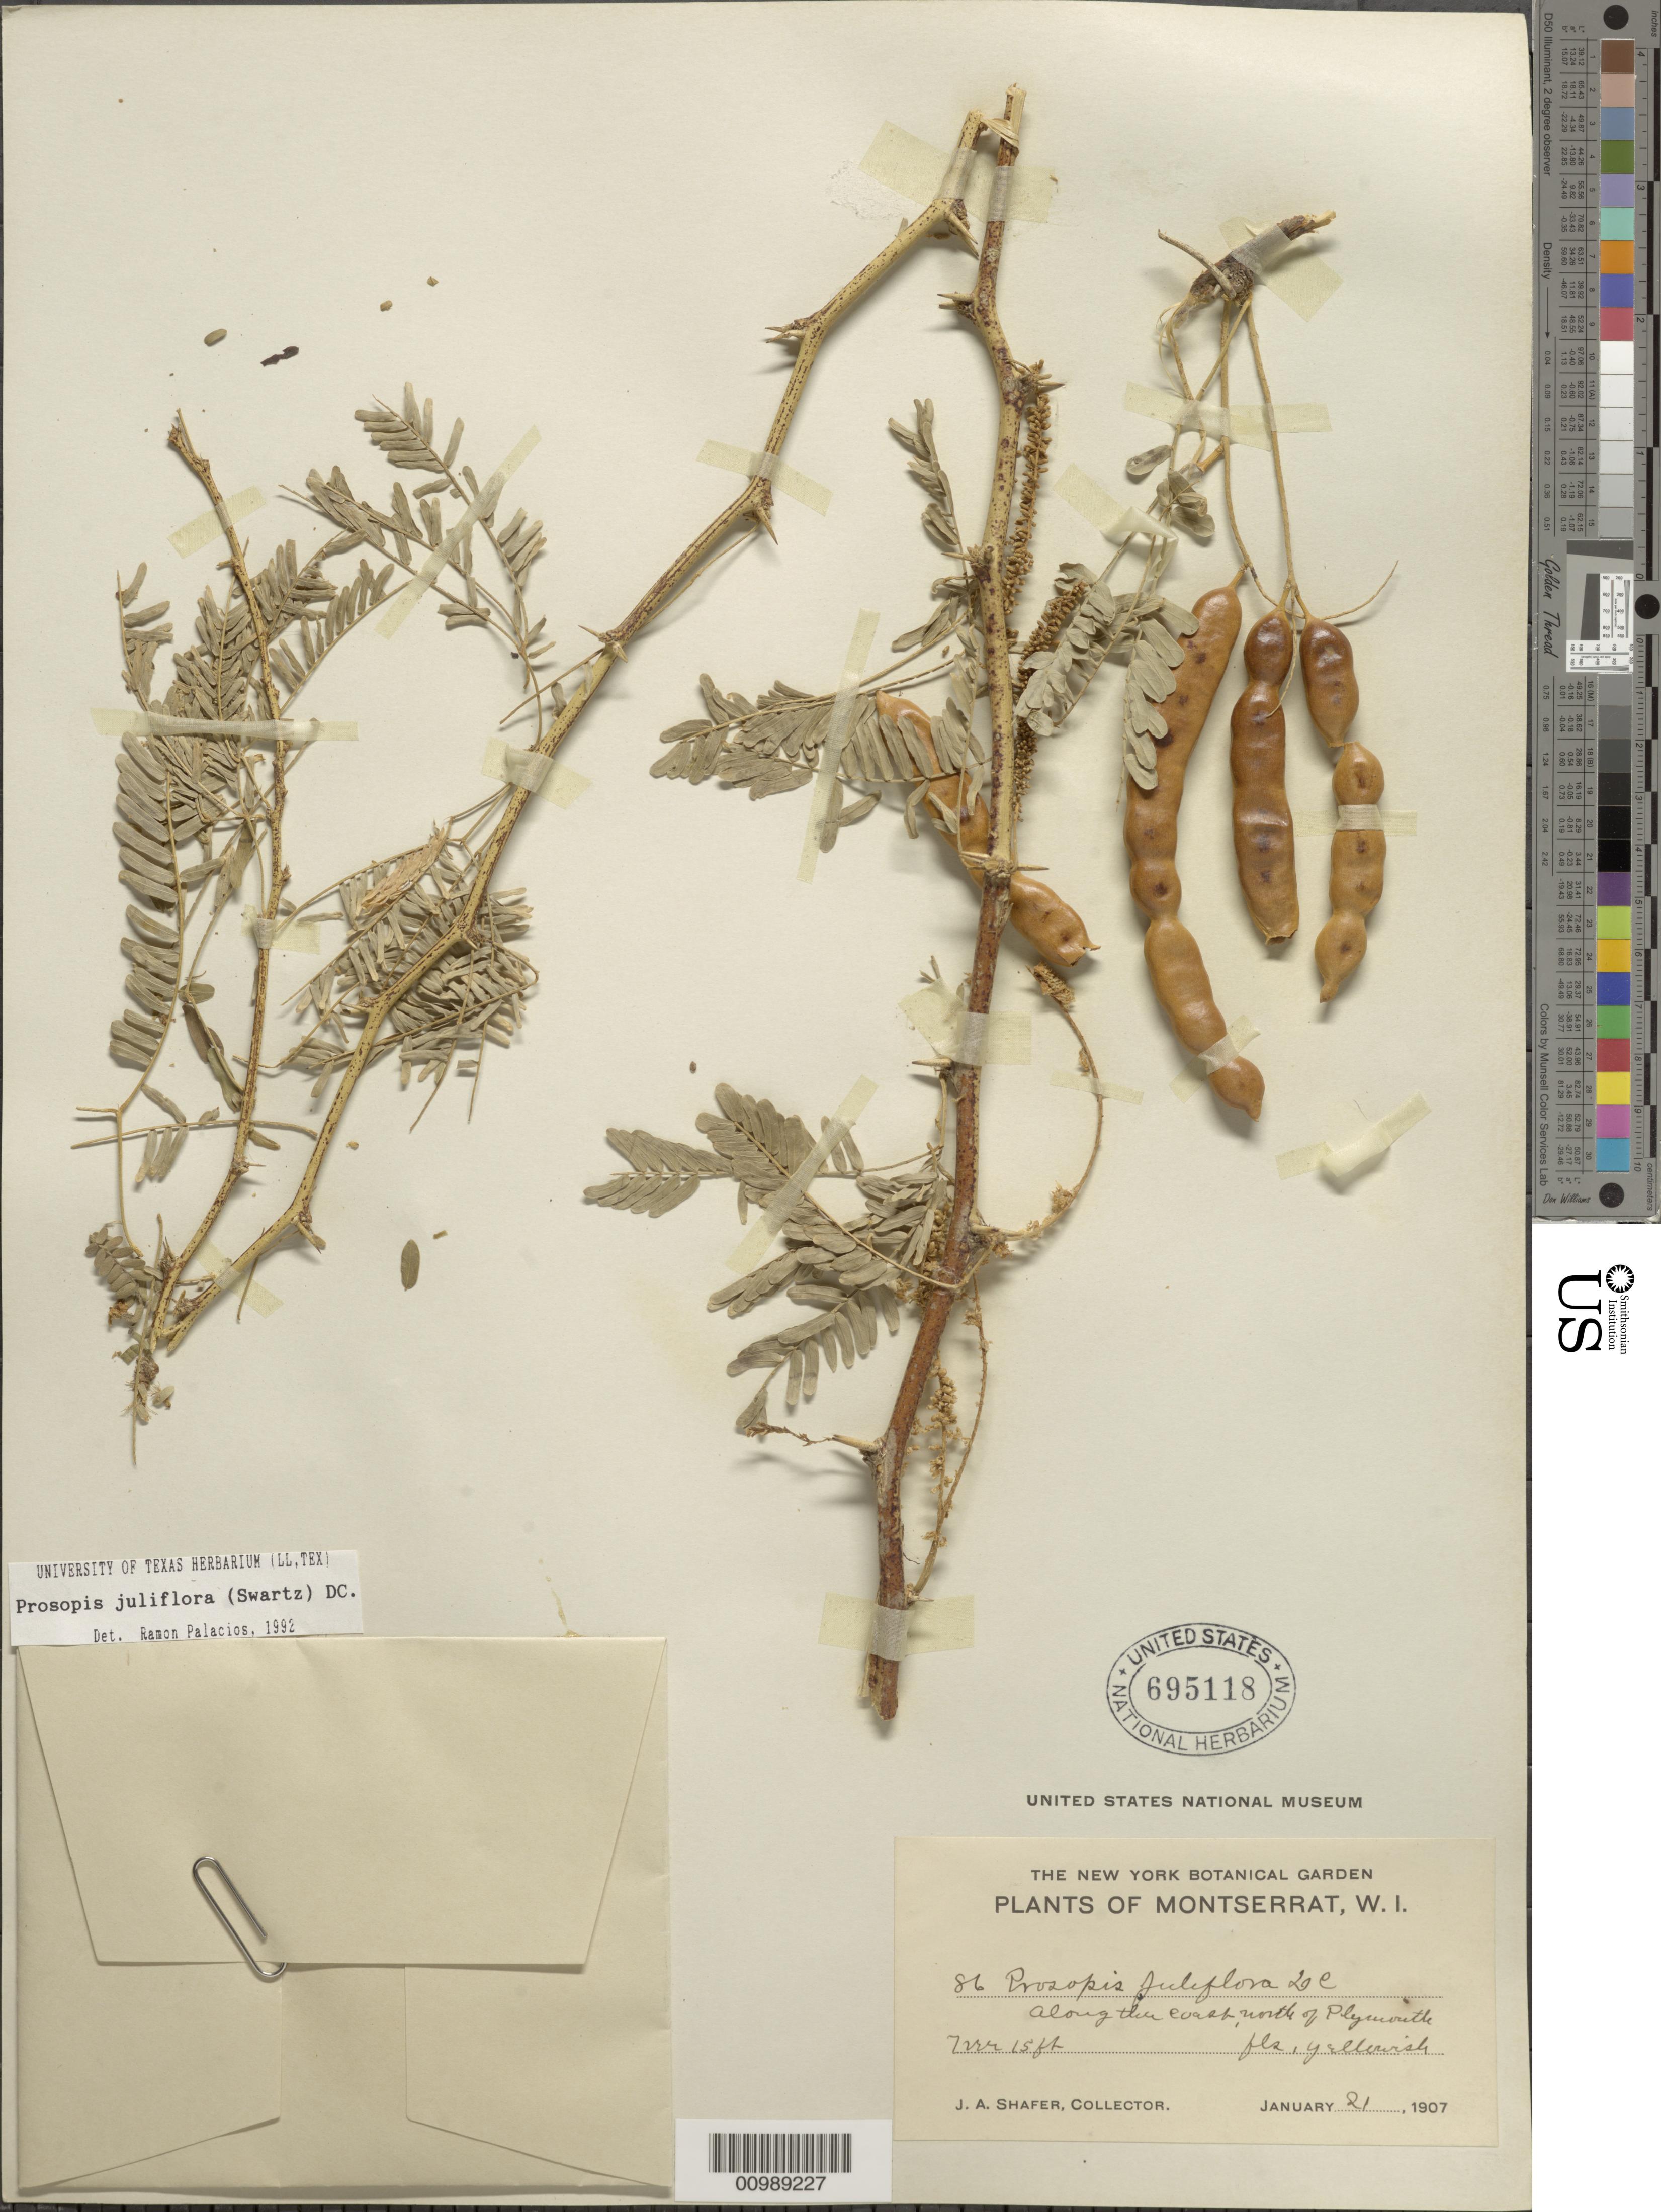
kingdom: Plantae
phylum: Tracheophyta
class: Magnoliopsida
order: Fabales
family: Fabaceae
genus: Neltuma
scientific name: Neltuma juliflora var. juliflora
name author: (Sw.) Raf.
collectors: J. A. Shafer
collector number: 86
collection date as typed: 21 Jan 1907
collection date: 1907-01-21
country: Montserrat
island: Montserrat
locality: Along the coast, N of Plymouth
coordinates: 0 N, 0 E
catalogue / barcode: US 695118